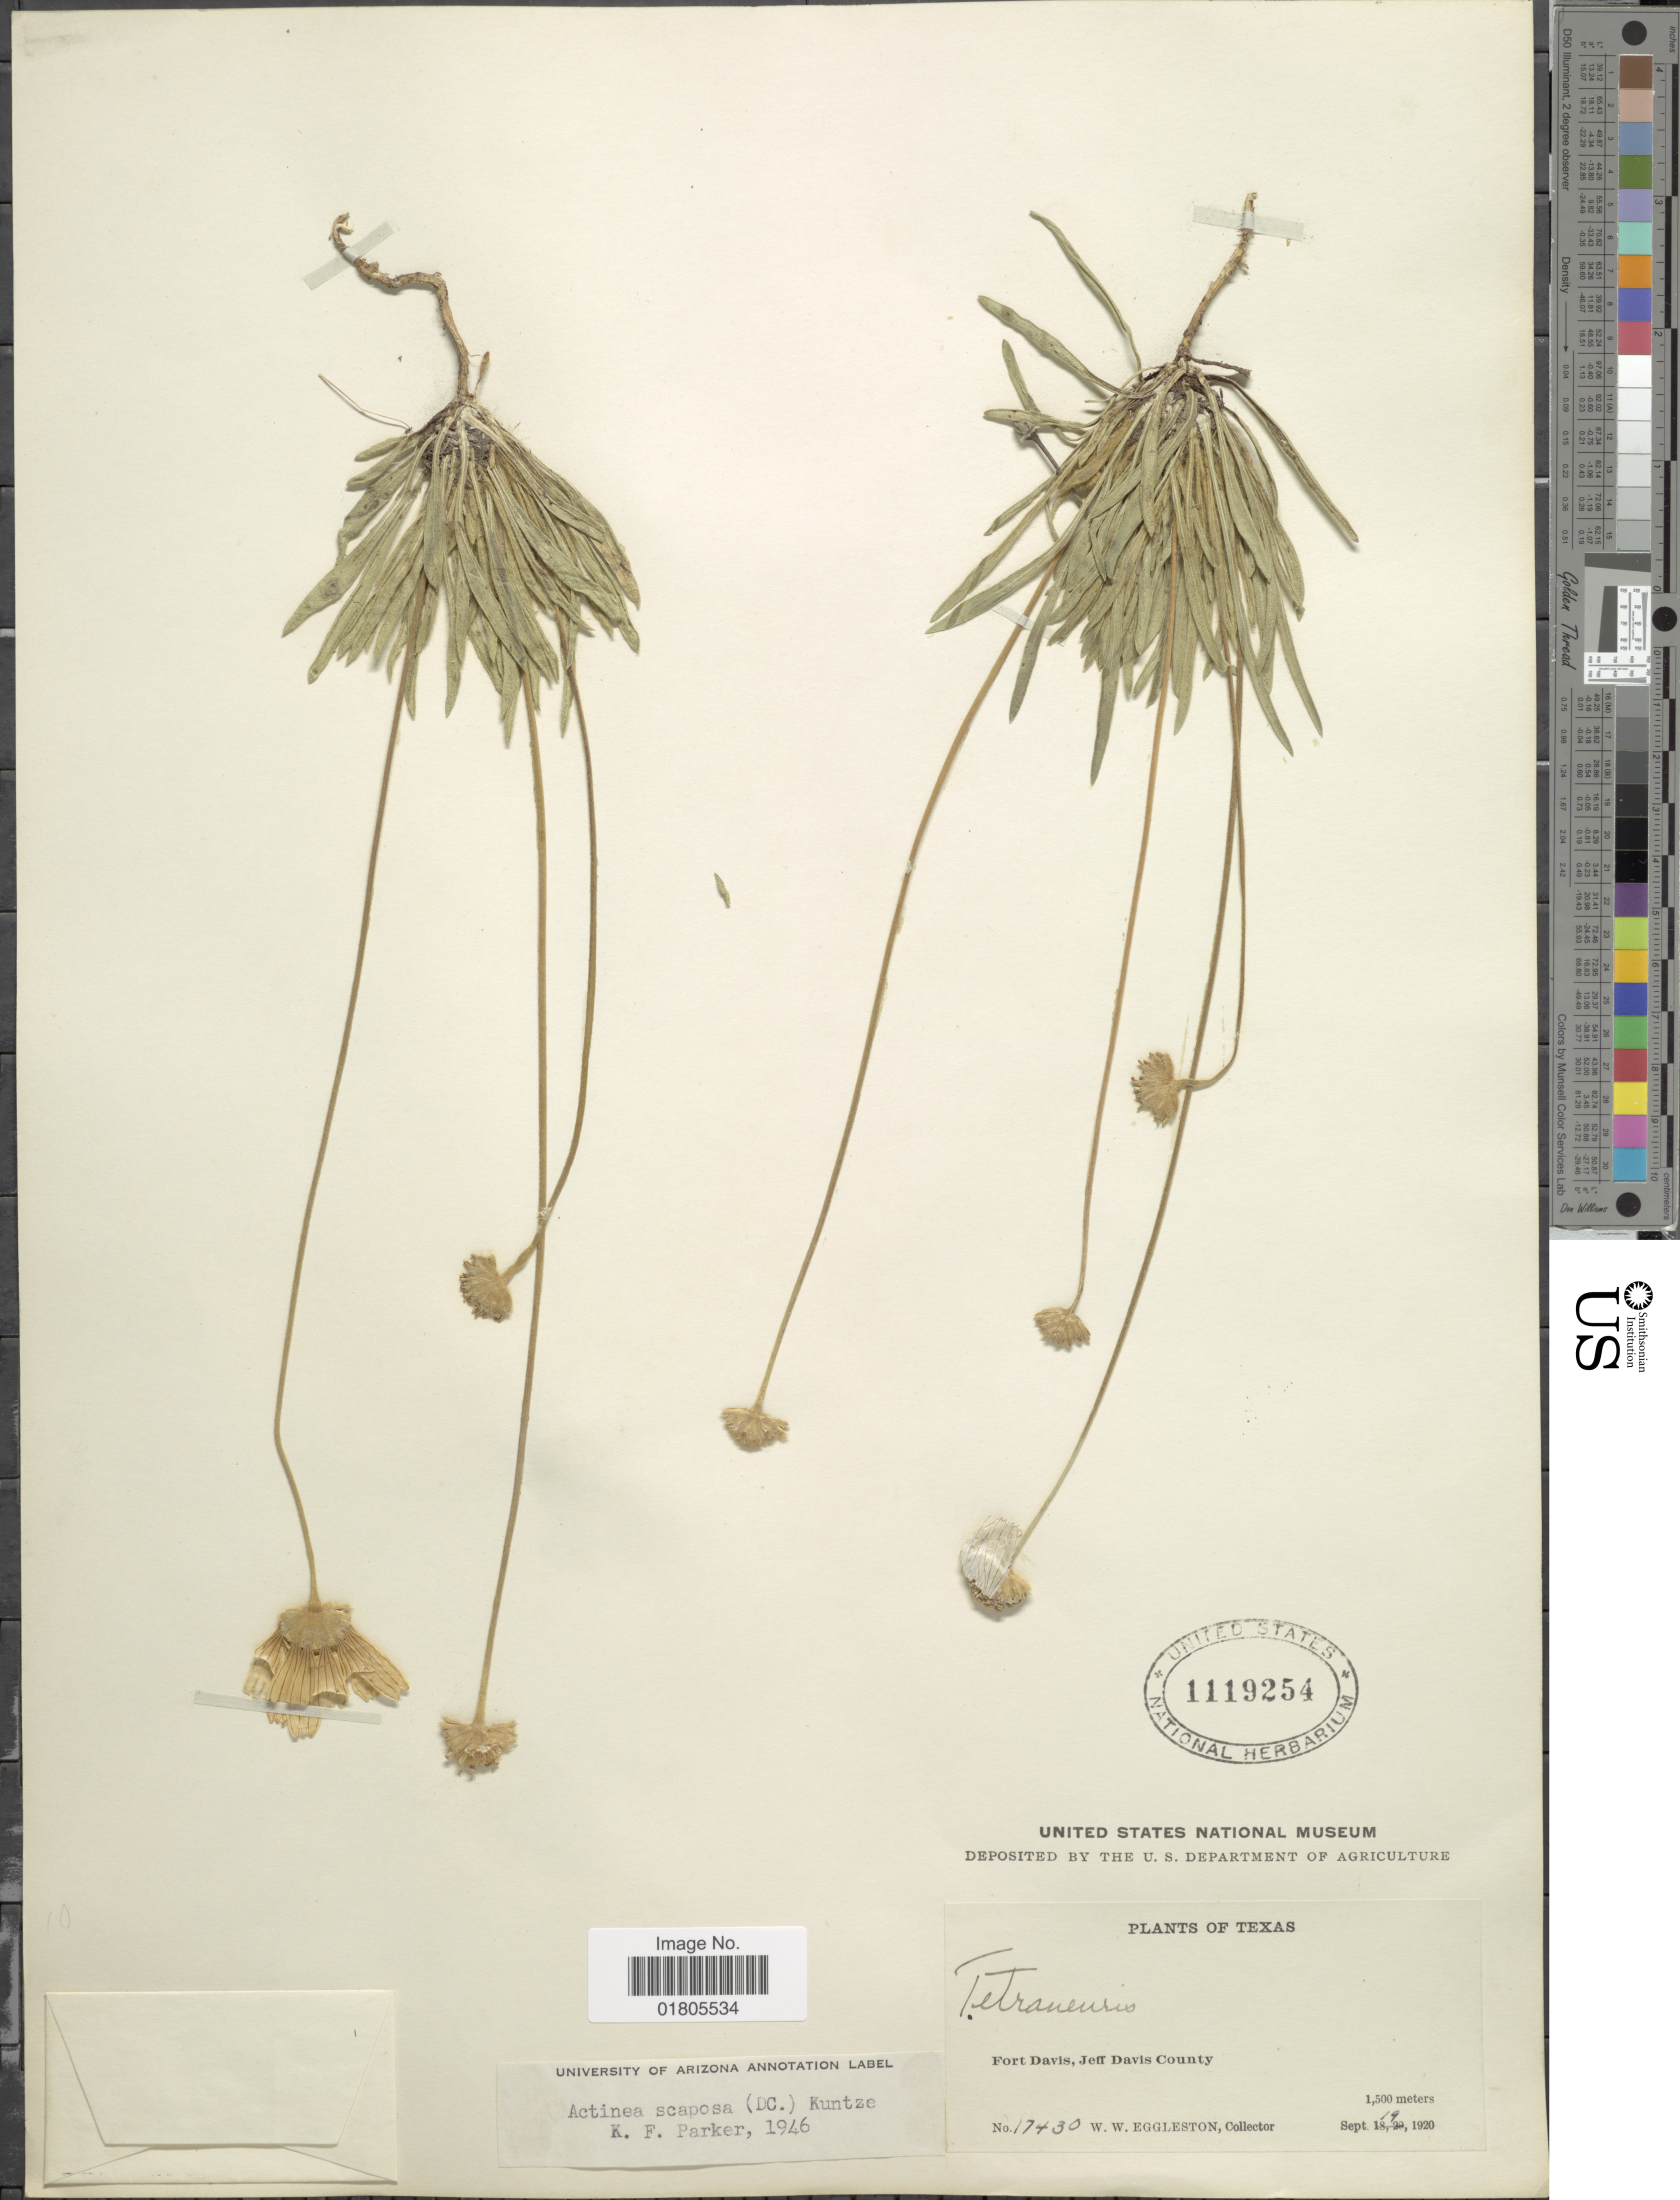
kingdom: Plantae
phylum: Tracheophyta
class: Magnoliopsida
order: Asterales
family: Asteraceae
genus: Actinea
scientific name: Actinea scaposa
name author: (DC.) Kuntze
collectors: W. W. Eggleston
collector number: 17430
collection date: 1920-09-19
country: United States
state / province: Texas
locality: Fort Davis, Jeff Davis County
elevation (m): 1500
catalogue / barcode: US 1119254